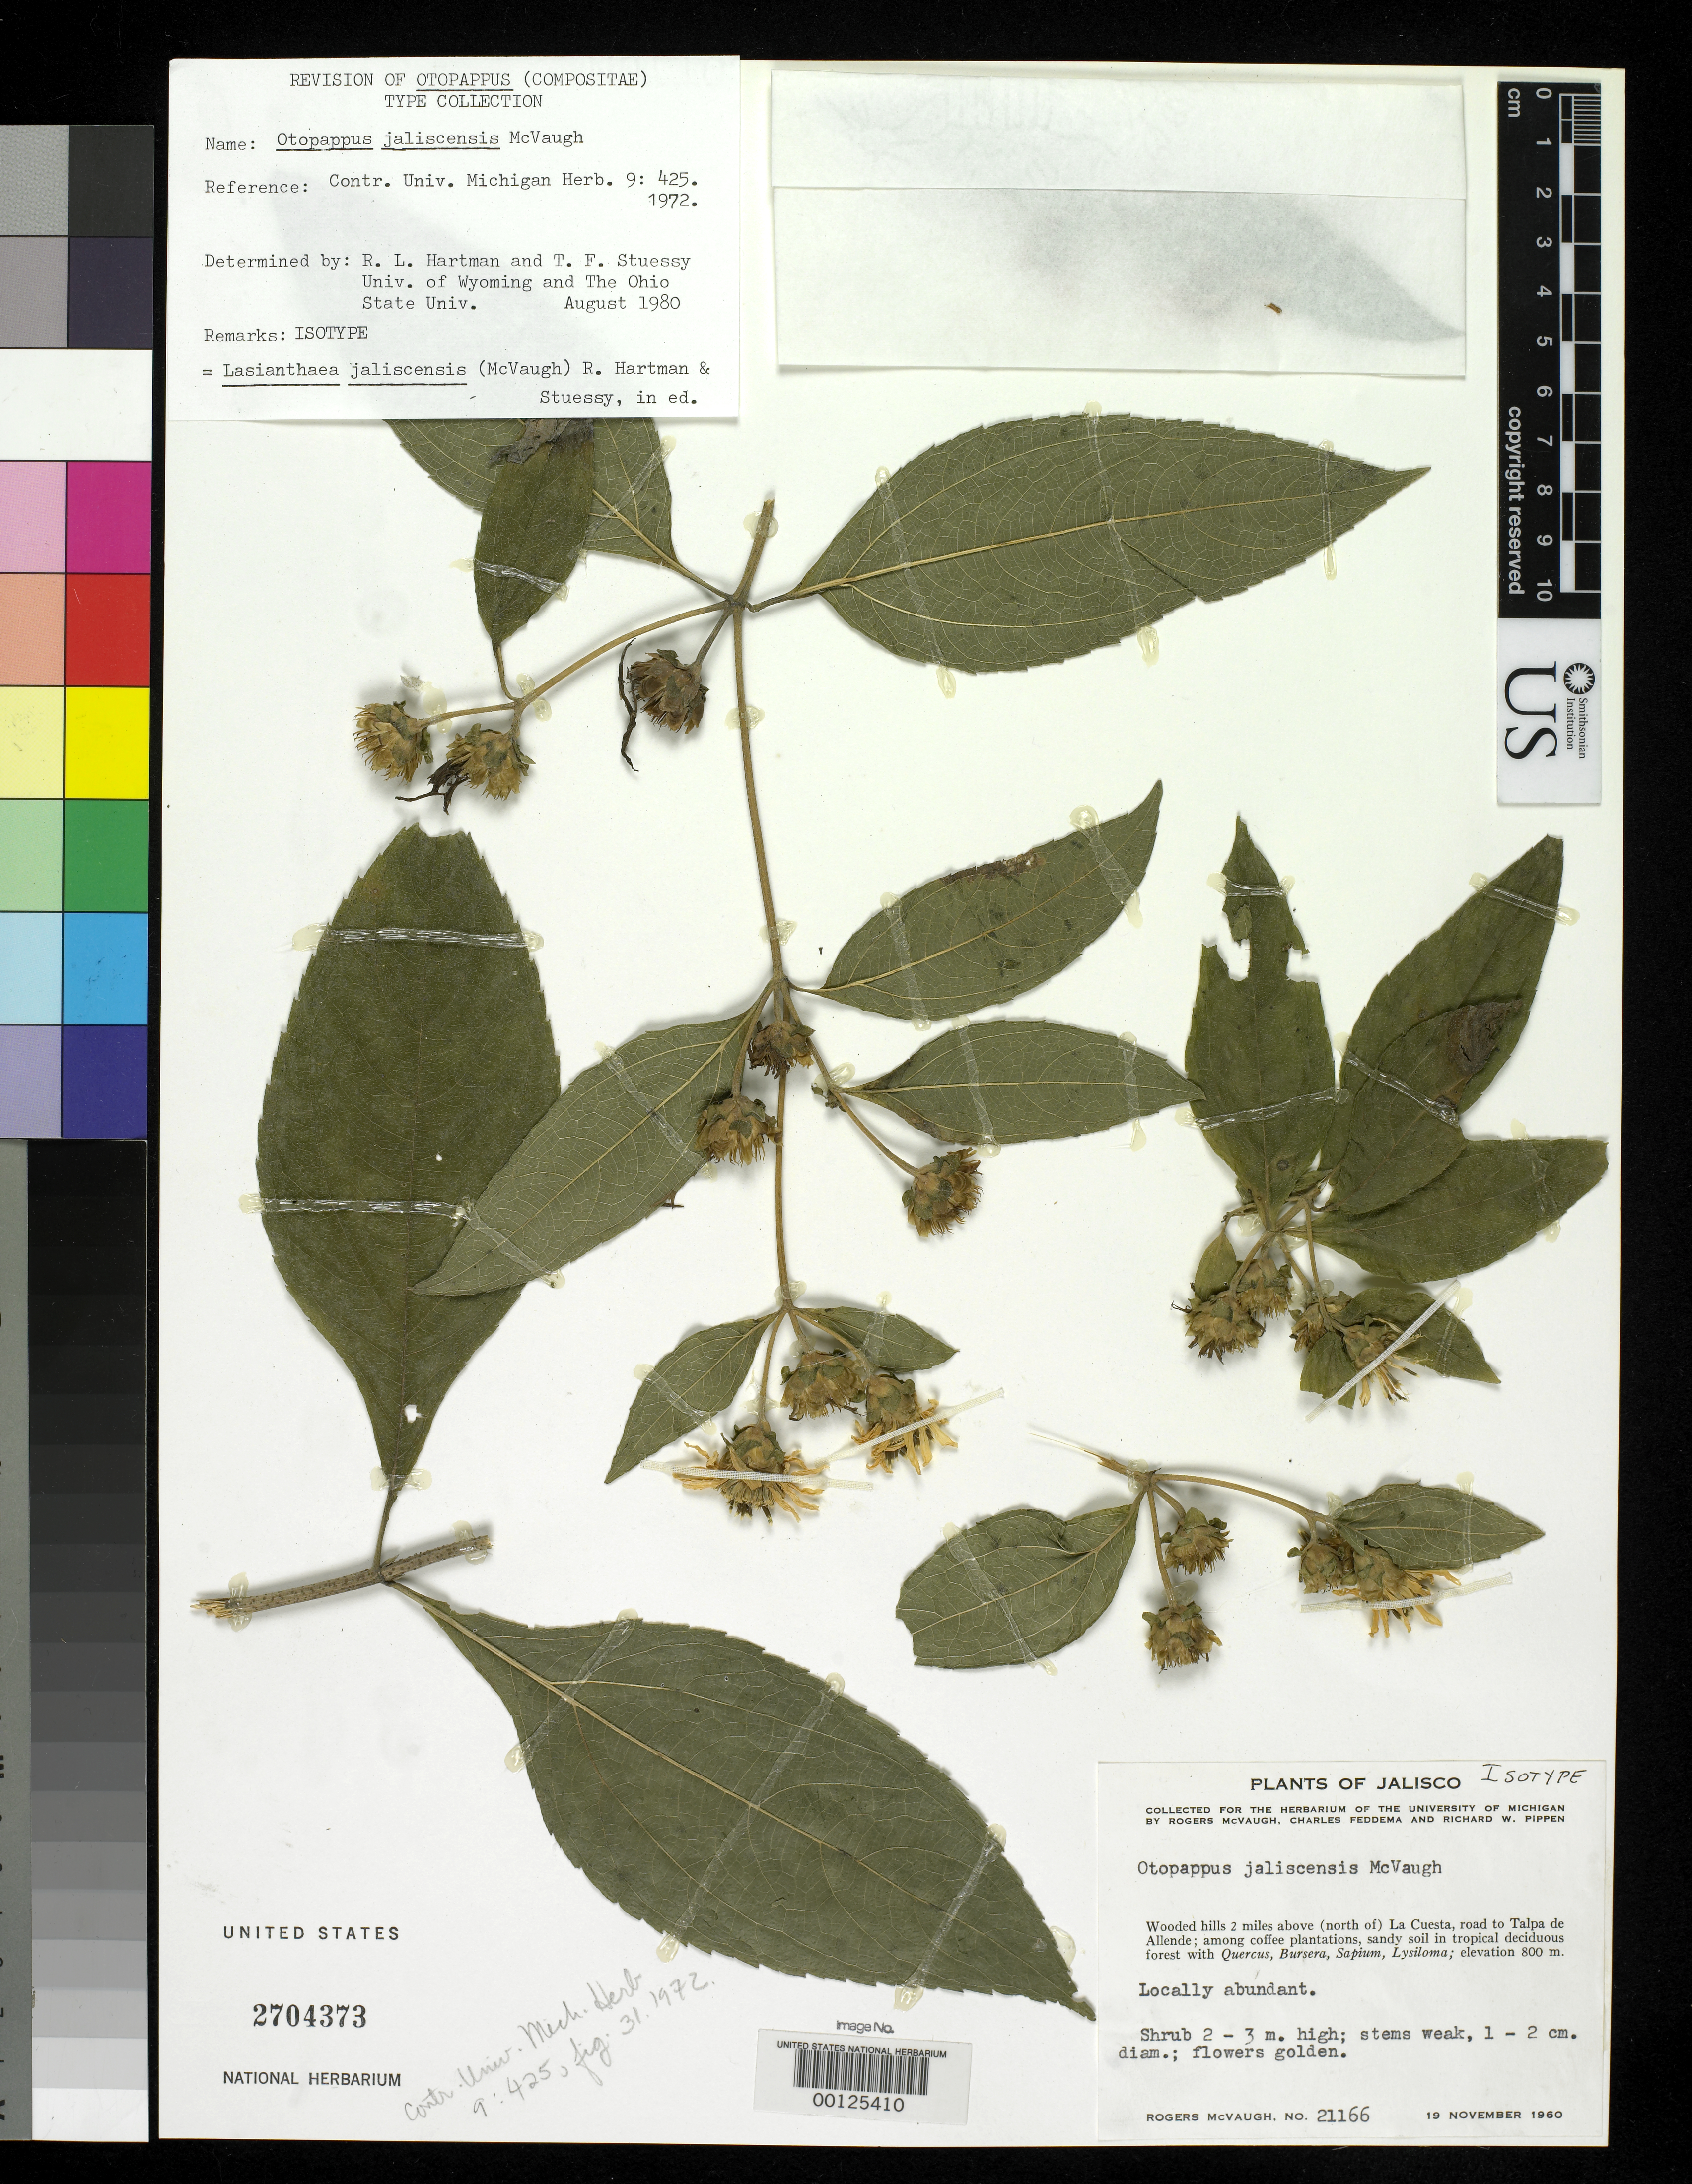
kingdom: Plantae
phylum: Tracheophyta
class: Magnoliopsida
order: Asterales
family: Asteraceae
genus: Otopappus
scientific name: Otopappus jaliscensis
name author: McVaugh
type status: Isotype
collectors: R. McVaugh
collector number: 21166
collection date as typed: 19 Nov 1960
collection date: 1960-11-19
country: Mexico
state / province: Jalisco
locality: Above La Cuesta, road to Talpa de Allende.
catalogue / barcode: US 2704373